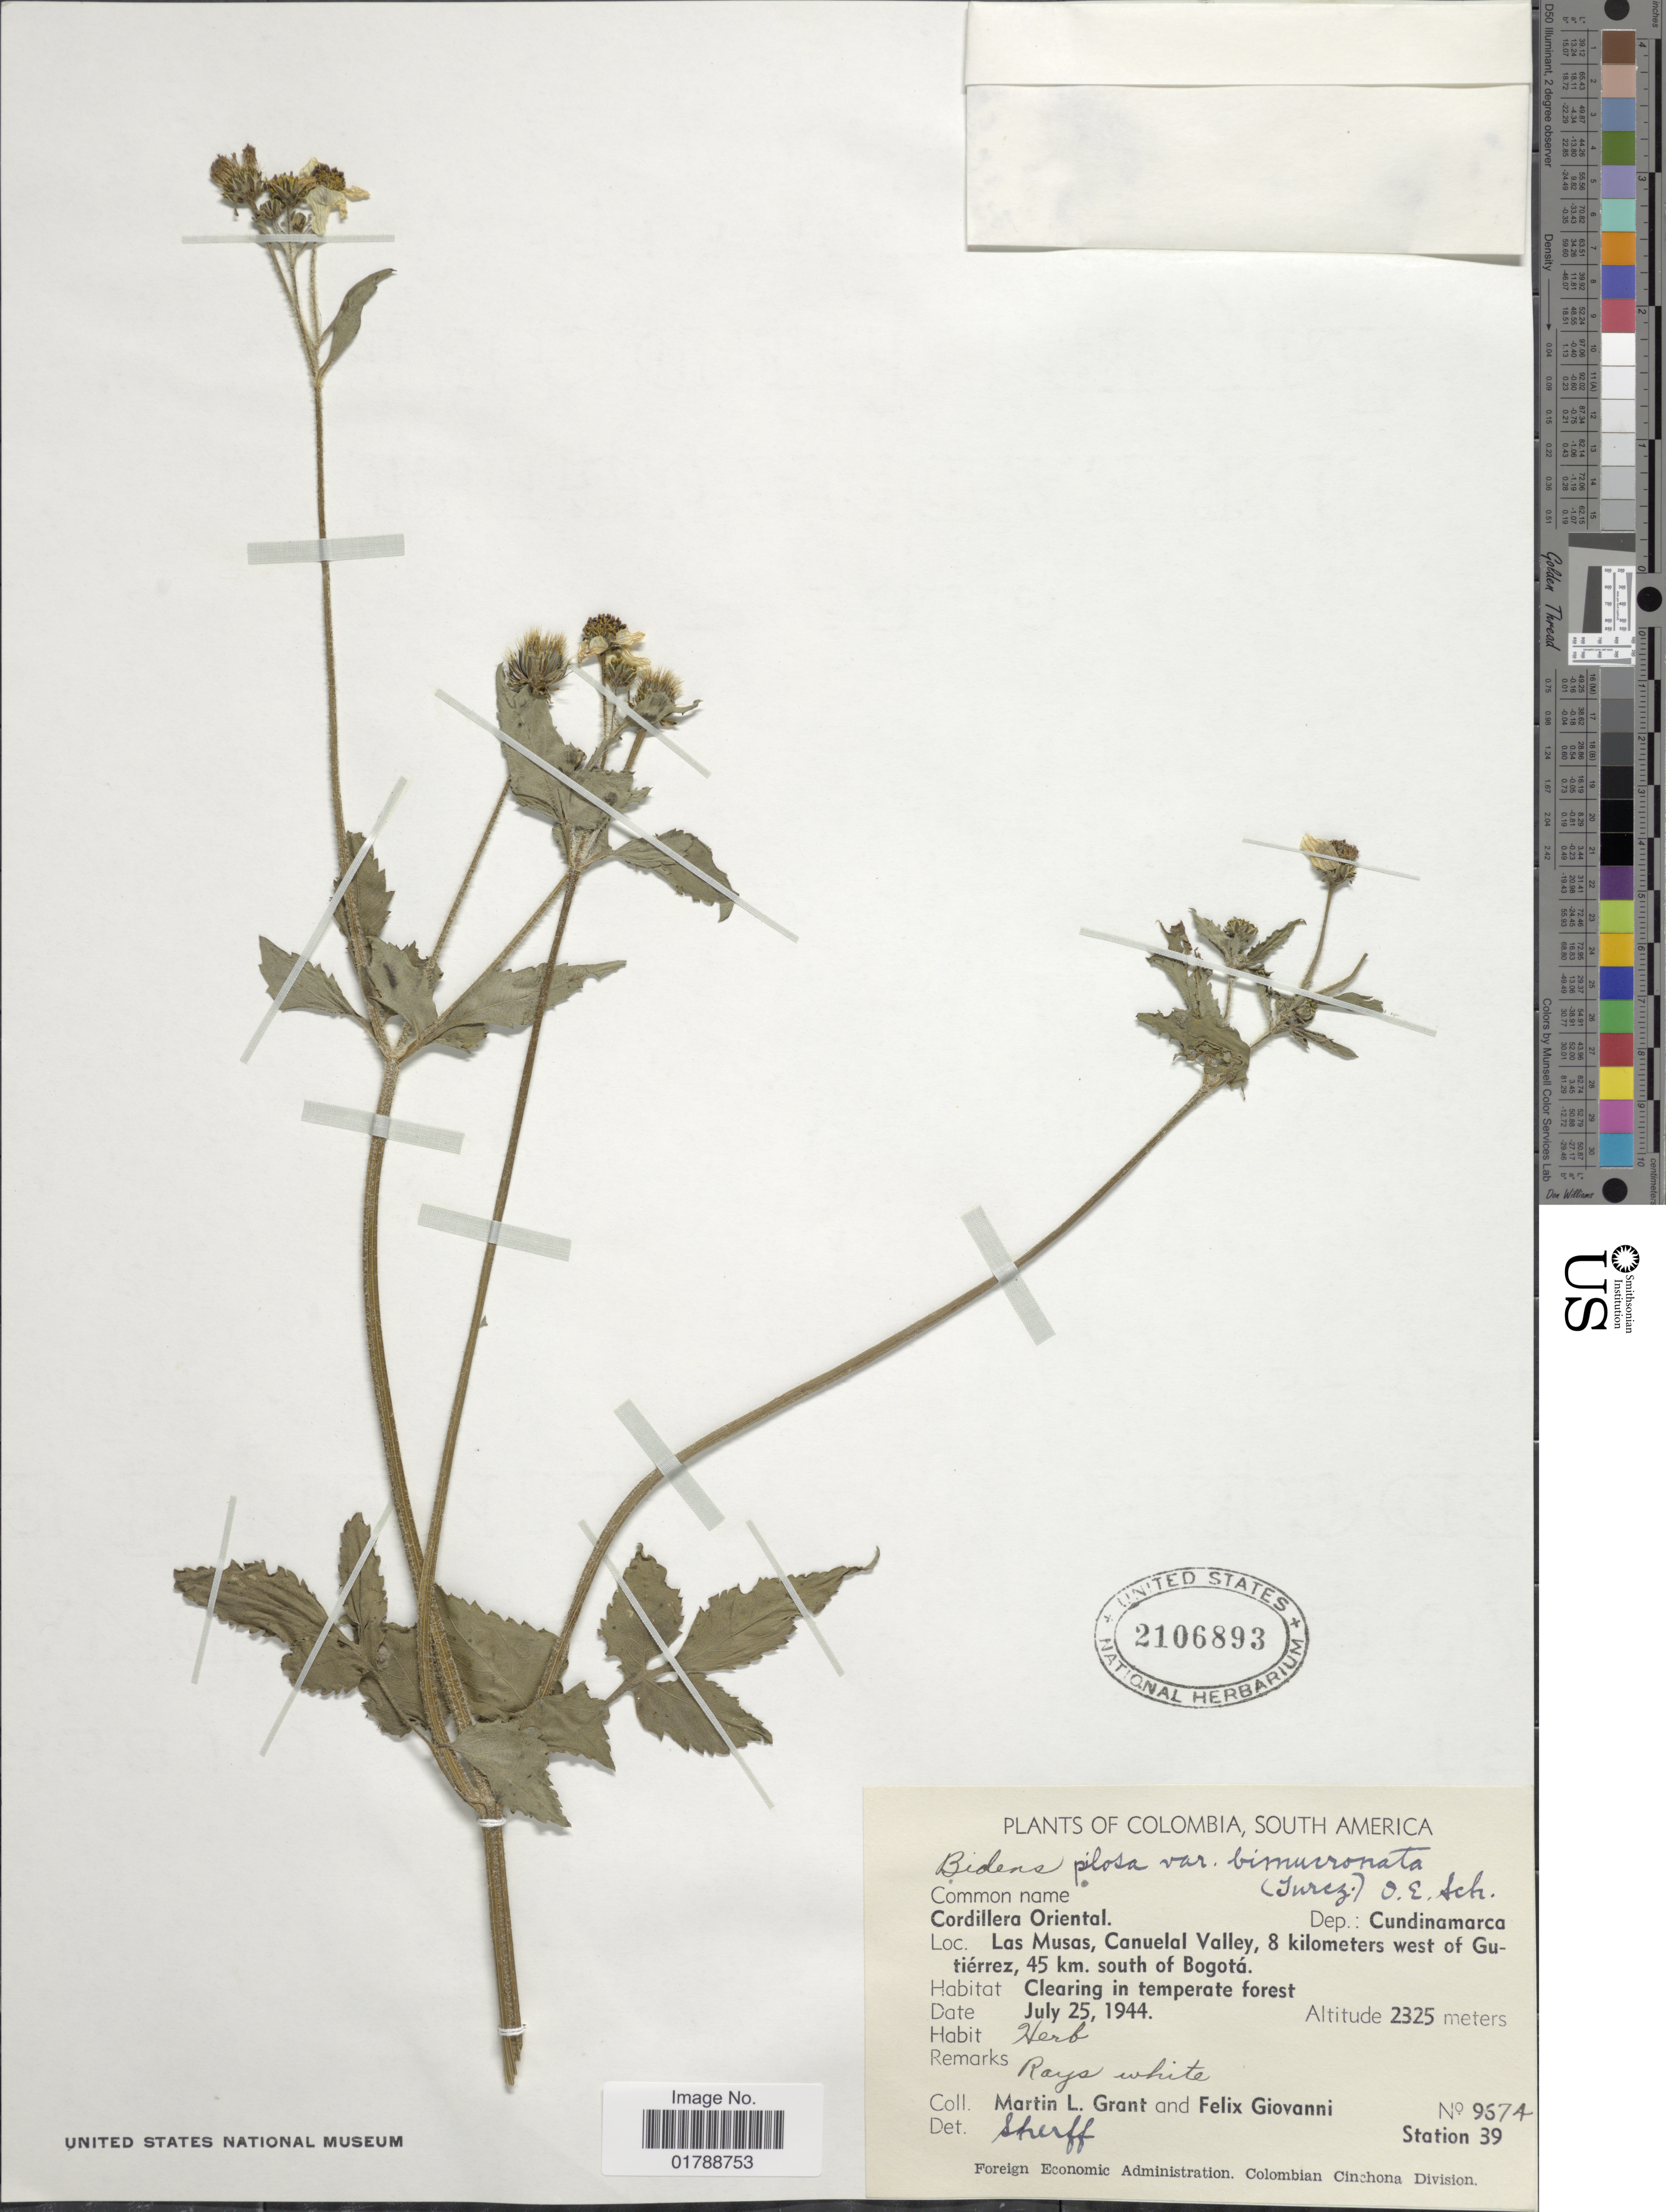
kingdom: Plantae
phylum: Tracheophyta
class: Magnoliopsida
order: Asterales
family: Asteraceae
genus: Bidens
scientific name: Bidens pilosa var. bimucronata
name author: (Turcz.) O.E. Schulz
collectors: M. L. Grant & F. Giovanni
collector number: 9674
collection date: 1944-07-25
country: Colombia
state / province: Cundinamarca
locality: Cordillera Oriental. Las Musas, Canuelal Valley, 8 kilometers west of Gutiérrez, 45 km. south of Bogotá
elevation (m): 2325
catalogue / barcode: US 2106893